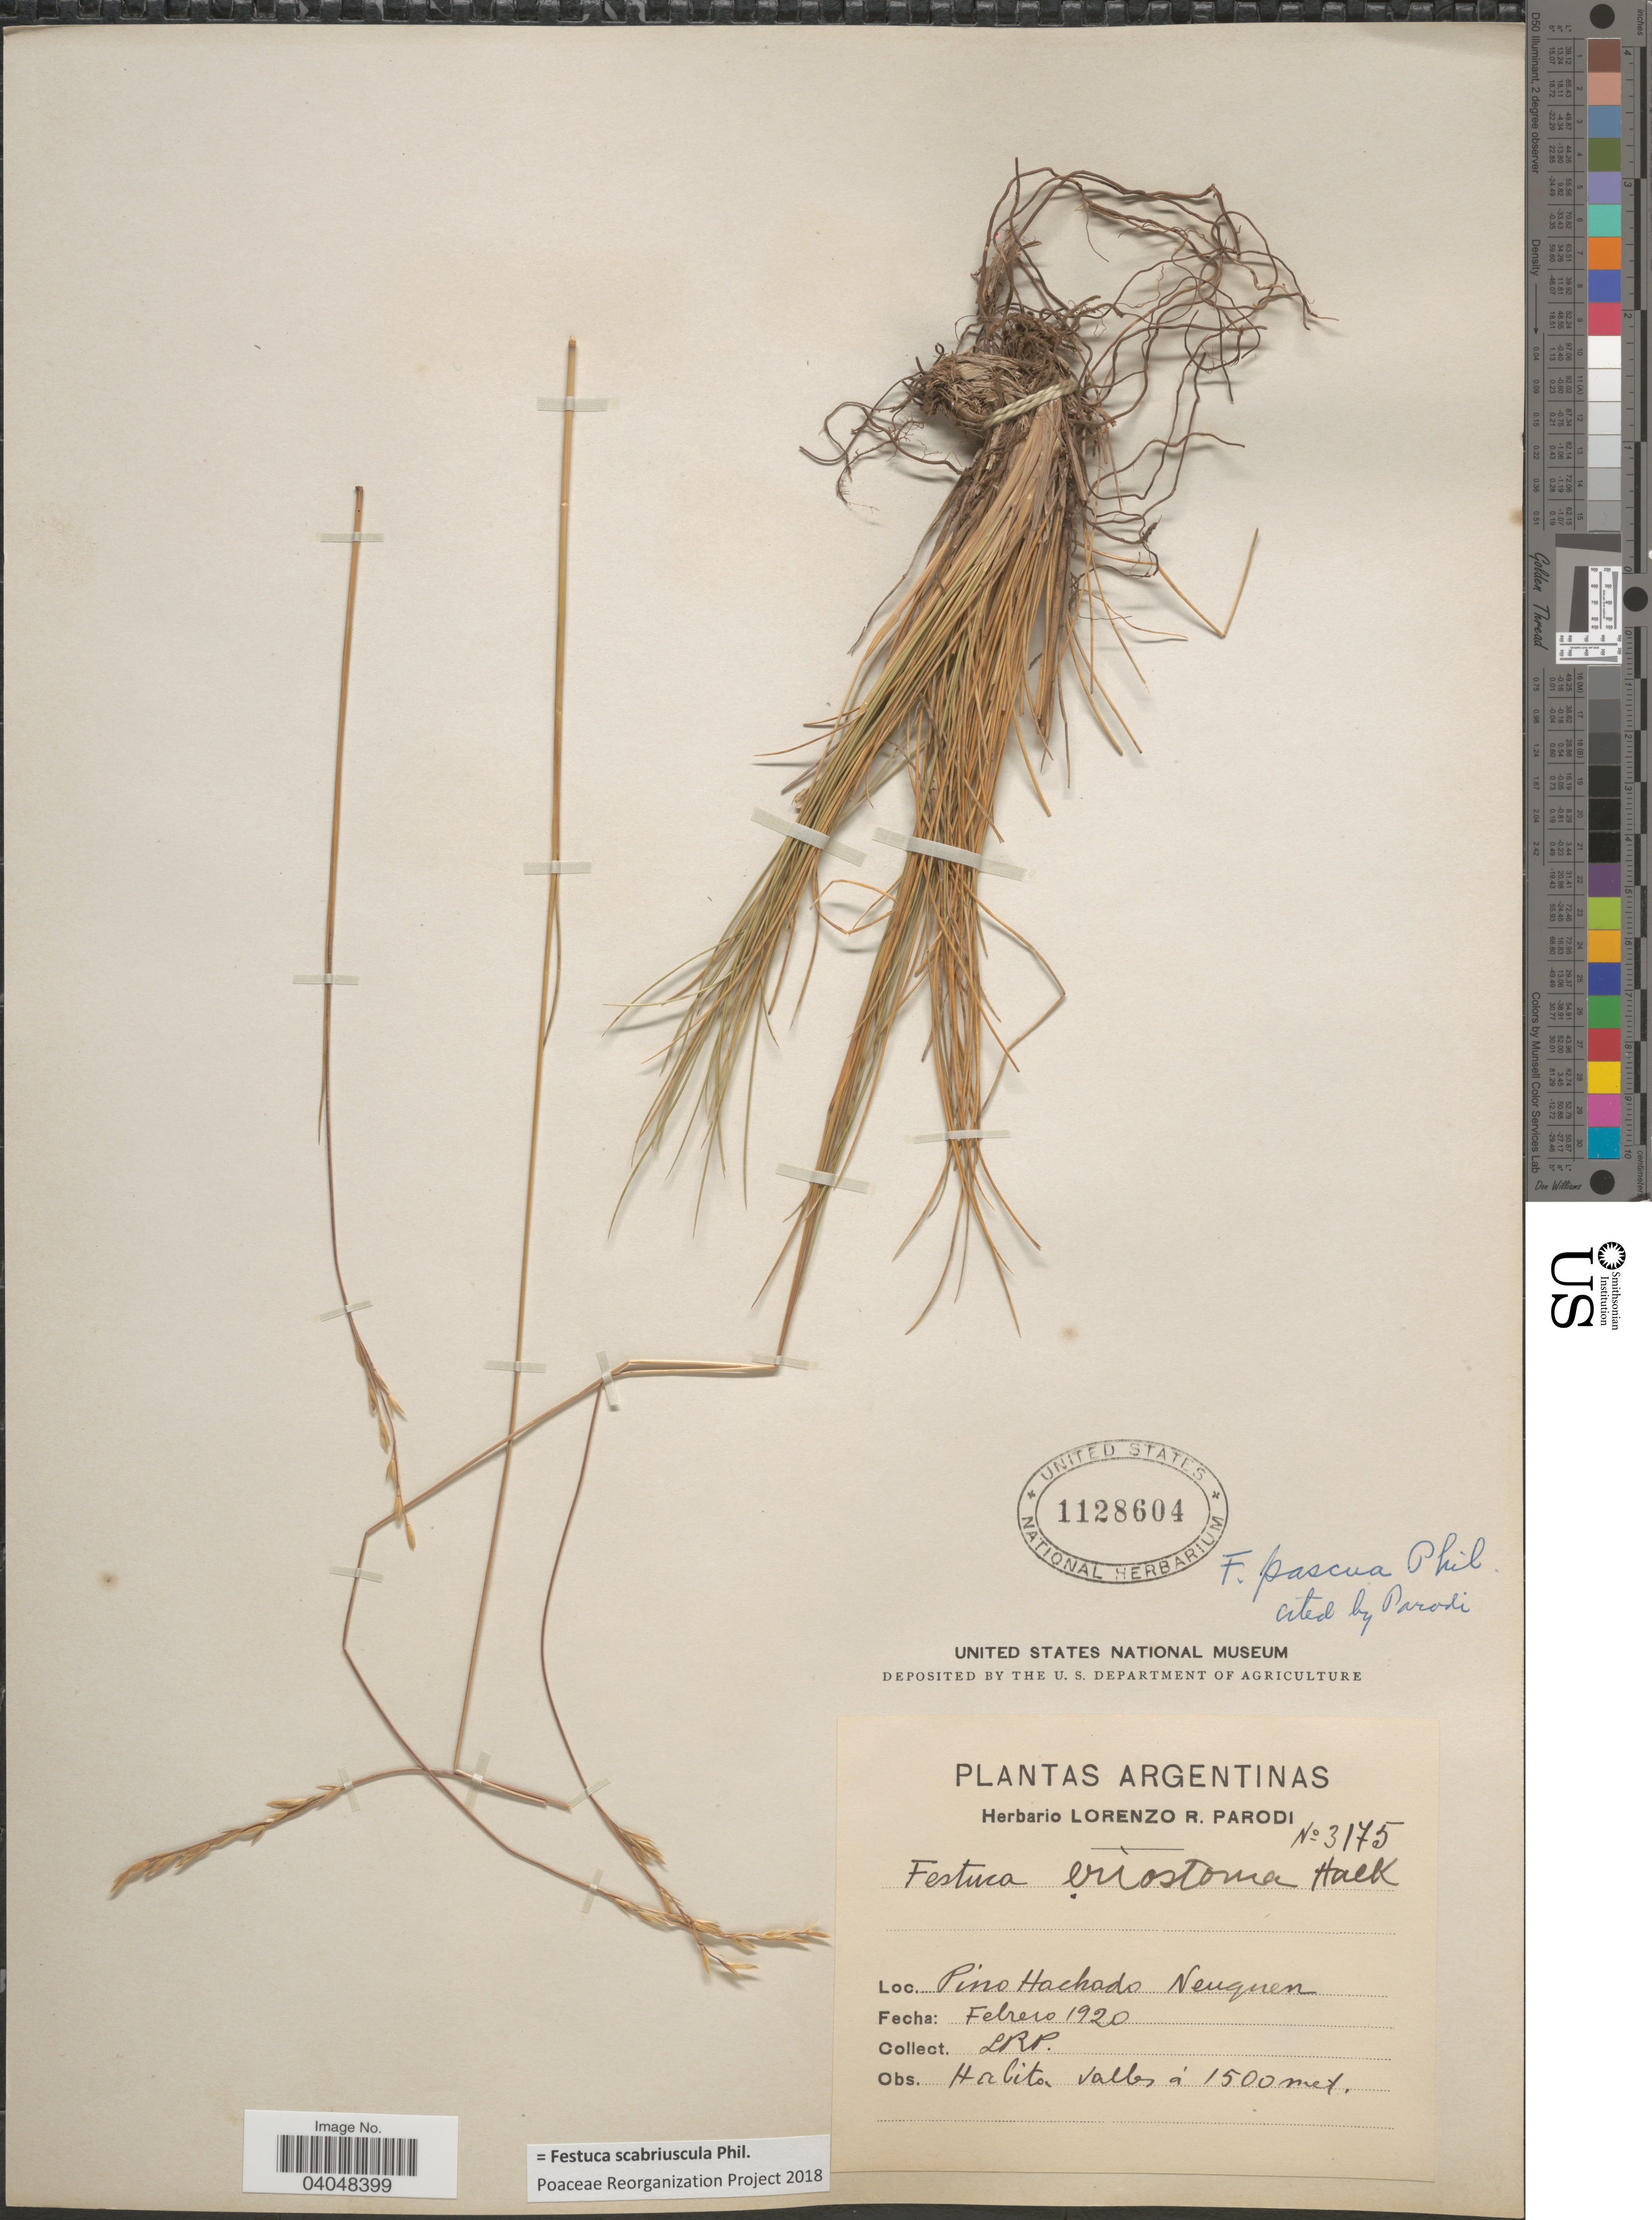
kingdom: Plantae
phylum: Tracheophyta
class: Liliopsida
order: Poales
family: Poaceae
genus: Festuca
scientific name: Festuca scabriuscula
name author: Phil.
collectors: L. R. Parodi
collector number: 3175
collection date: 1920-02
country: Argentina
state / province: Neuquen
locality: Pino Hachado.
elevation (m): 1500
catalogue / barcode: US 1128604